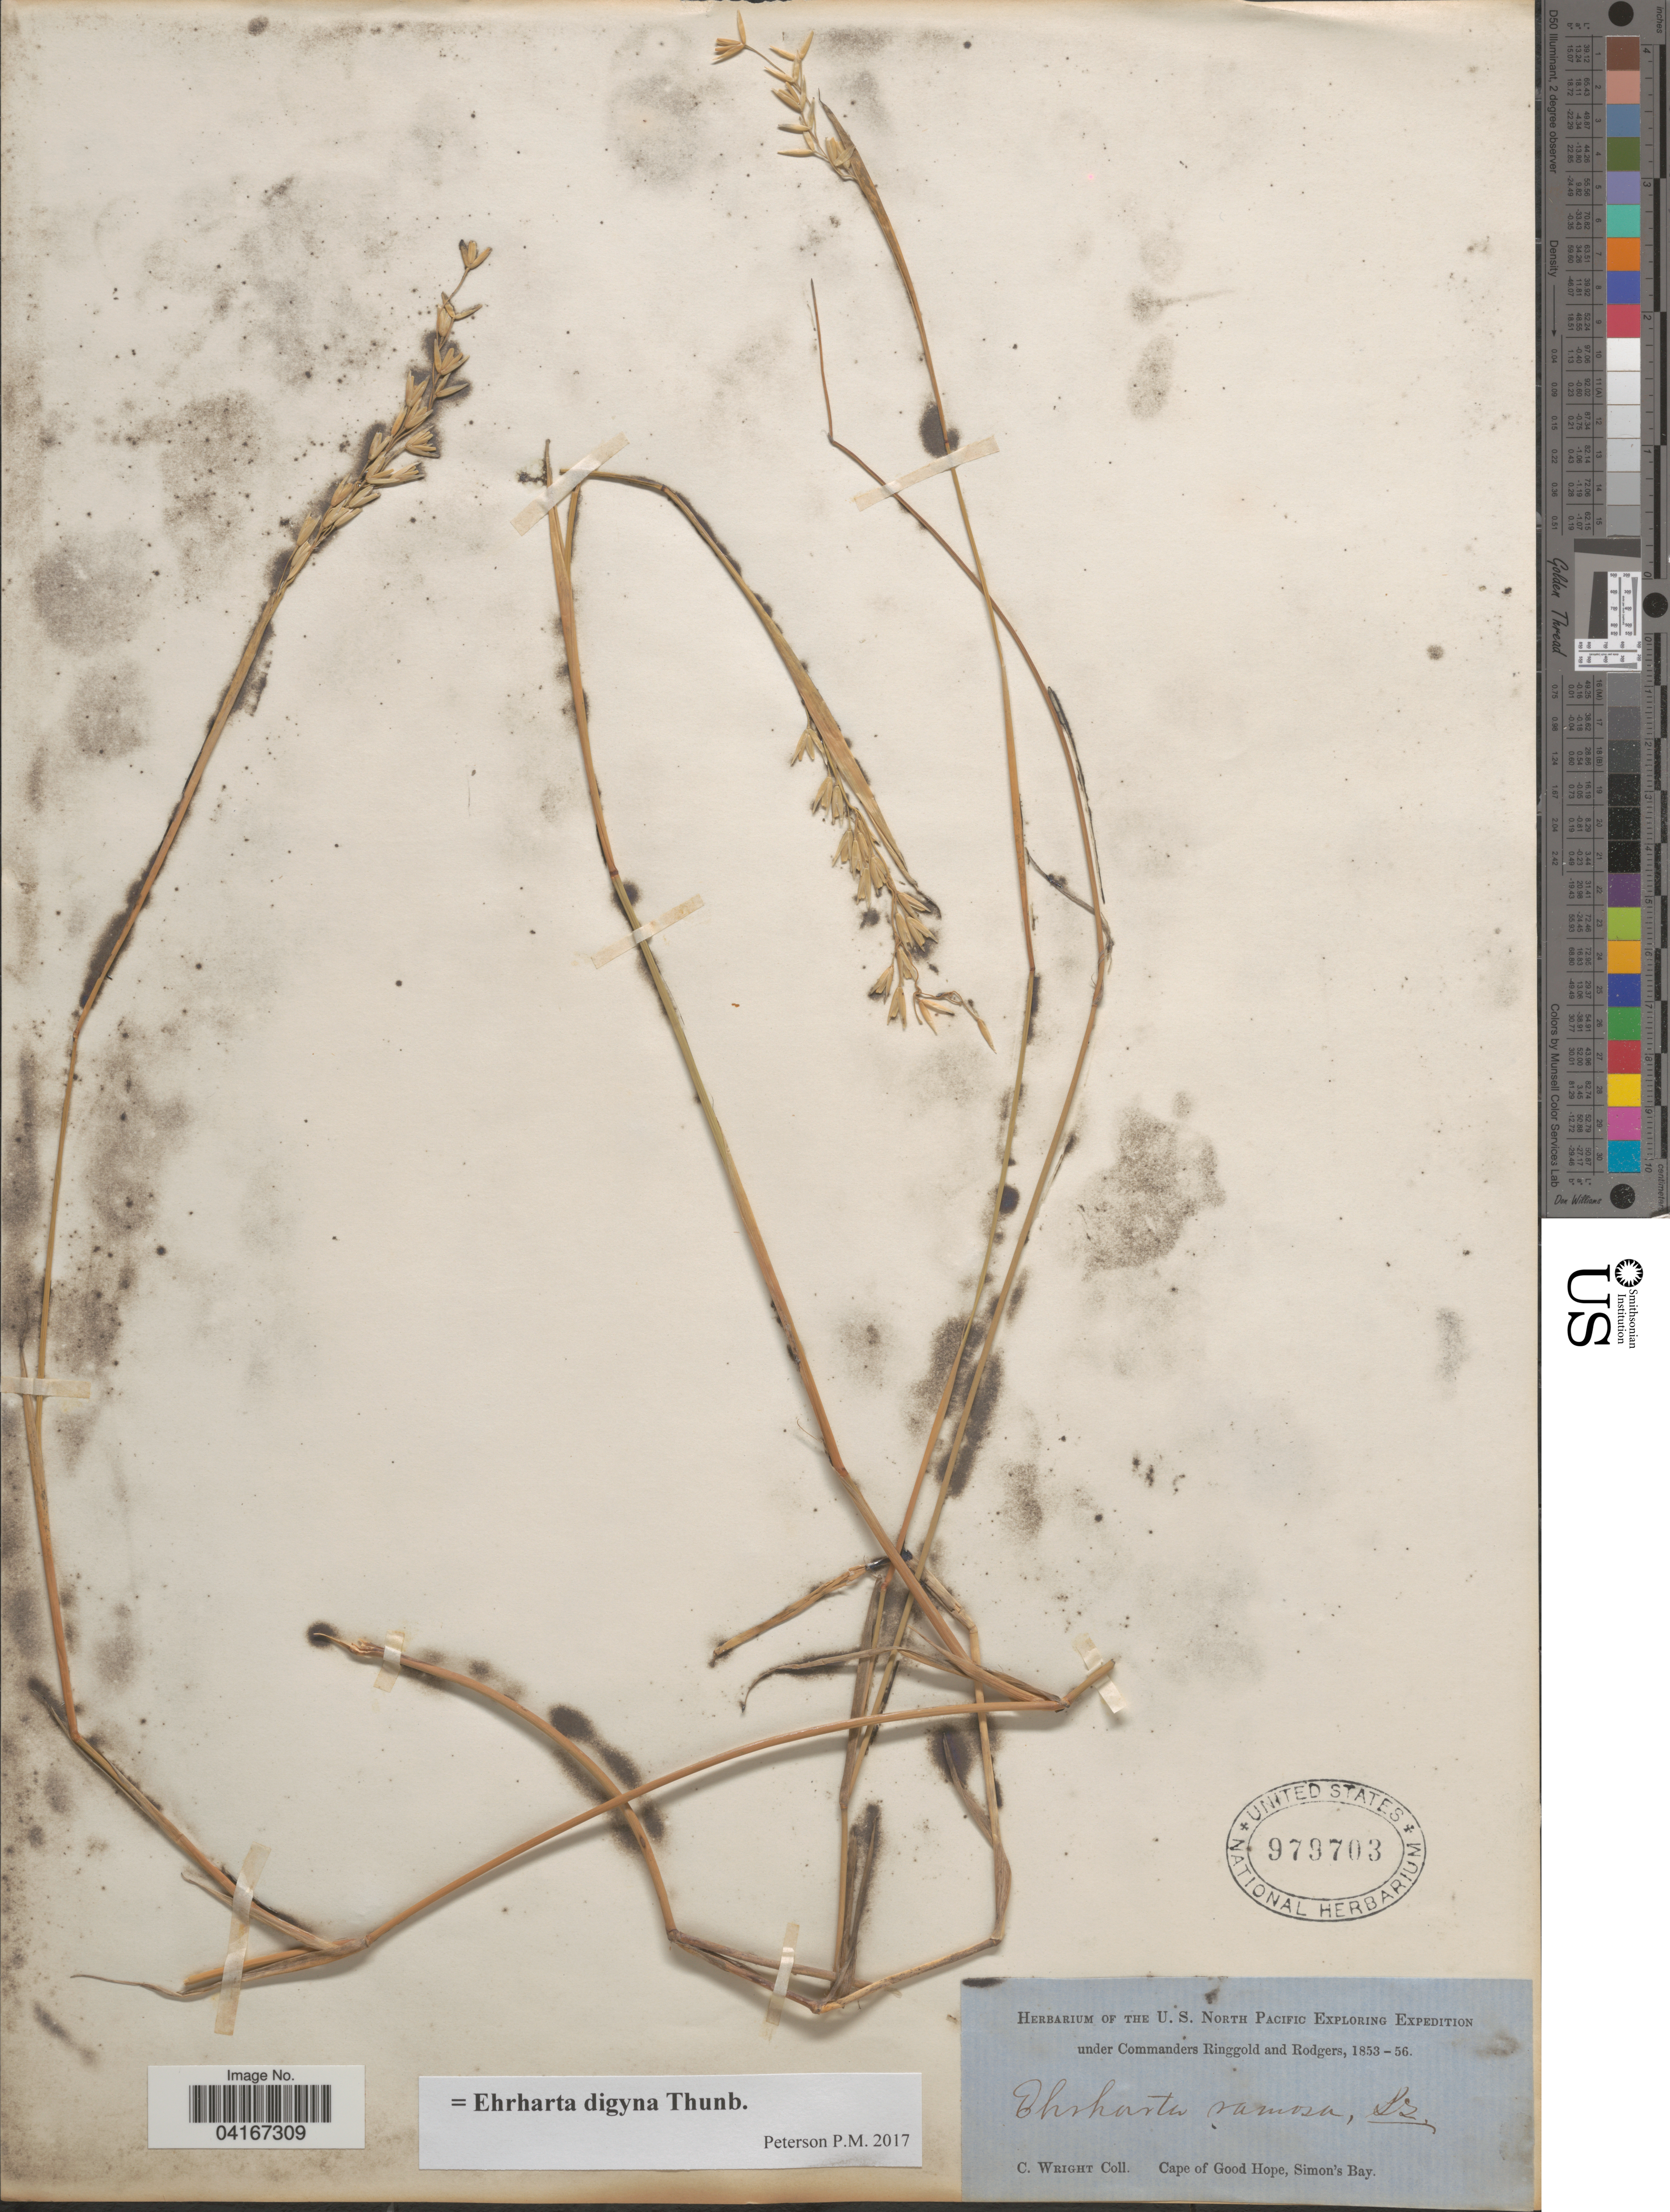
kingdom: Plantae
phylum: Tracheophyta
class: Liliopsida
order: Poales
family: Poaceae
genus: Ehrharta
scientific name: Ehrharta digyna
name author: Thunb.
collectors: C. Wright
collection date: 1853/1856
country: South Africa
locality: The U.S. North Pacific Exploring Expedition. Cape of Good Hope, Simon's Bay.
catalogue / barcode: US 979703